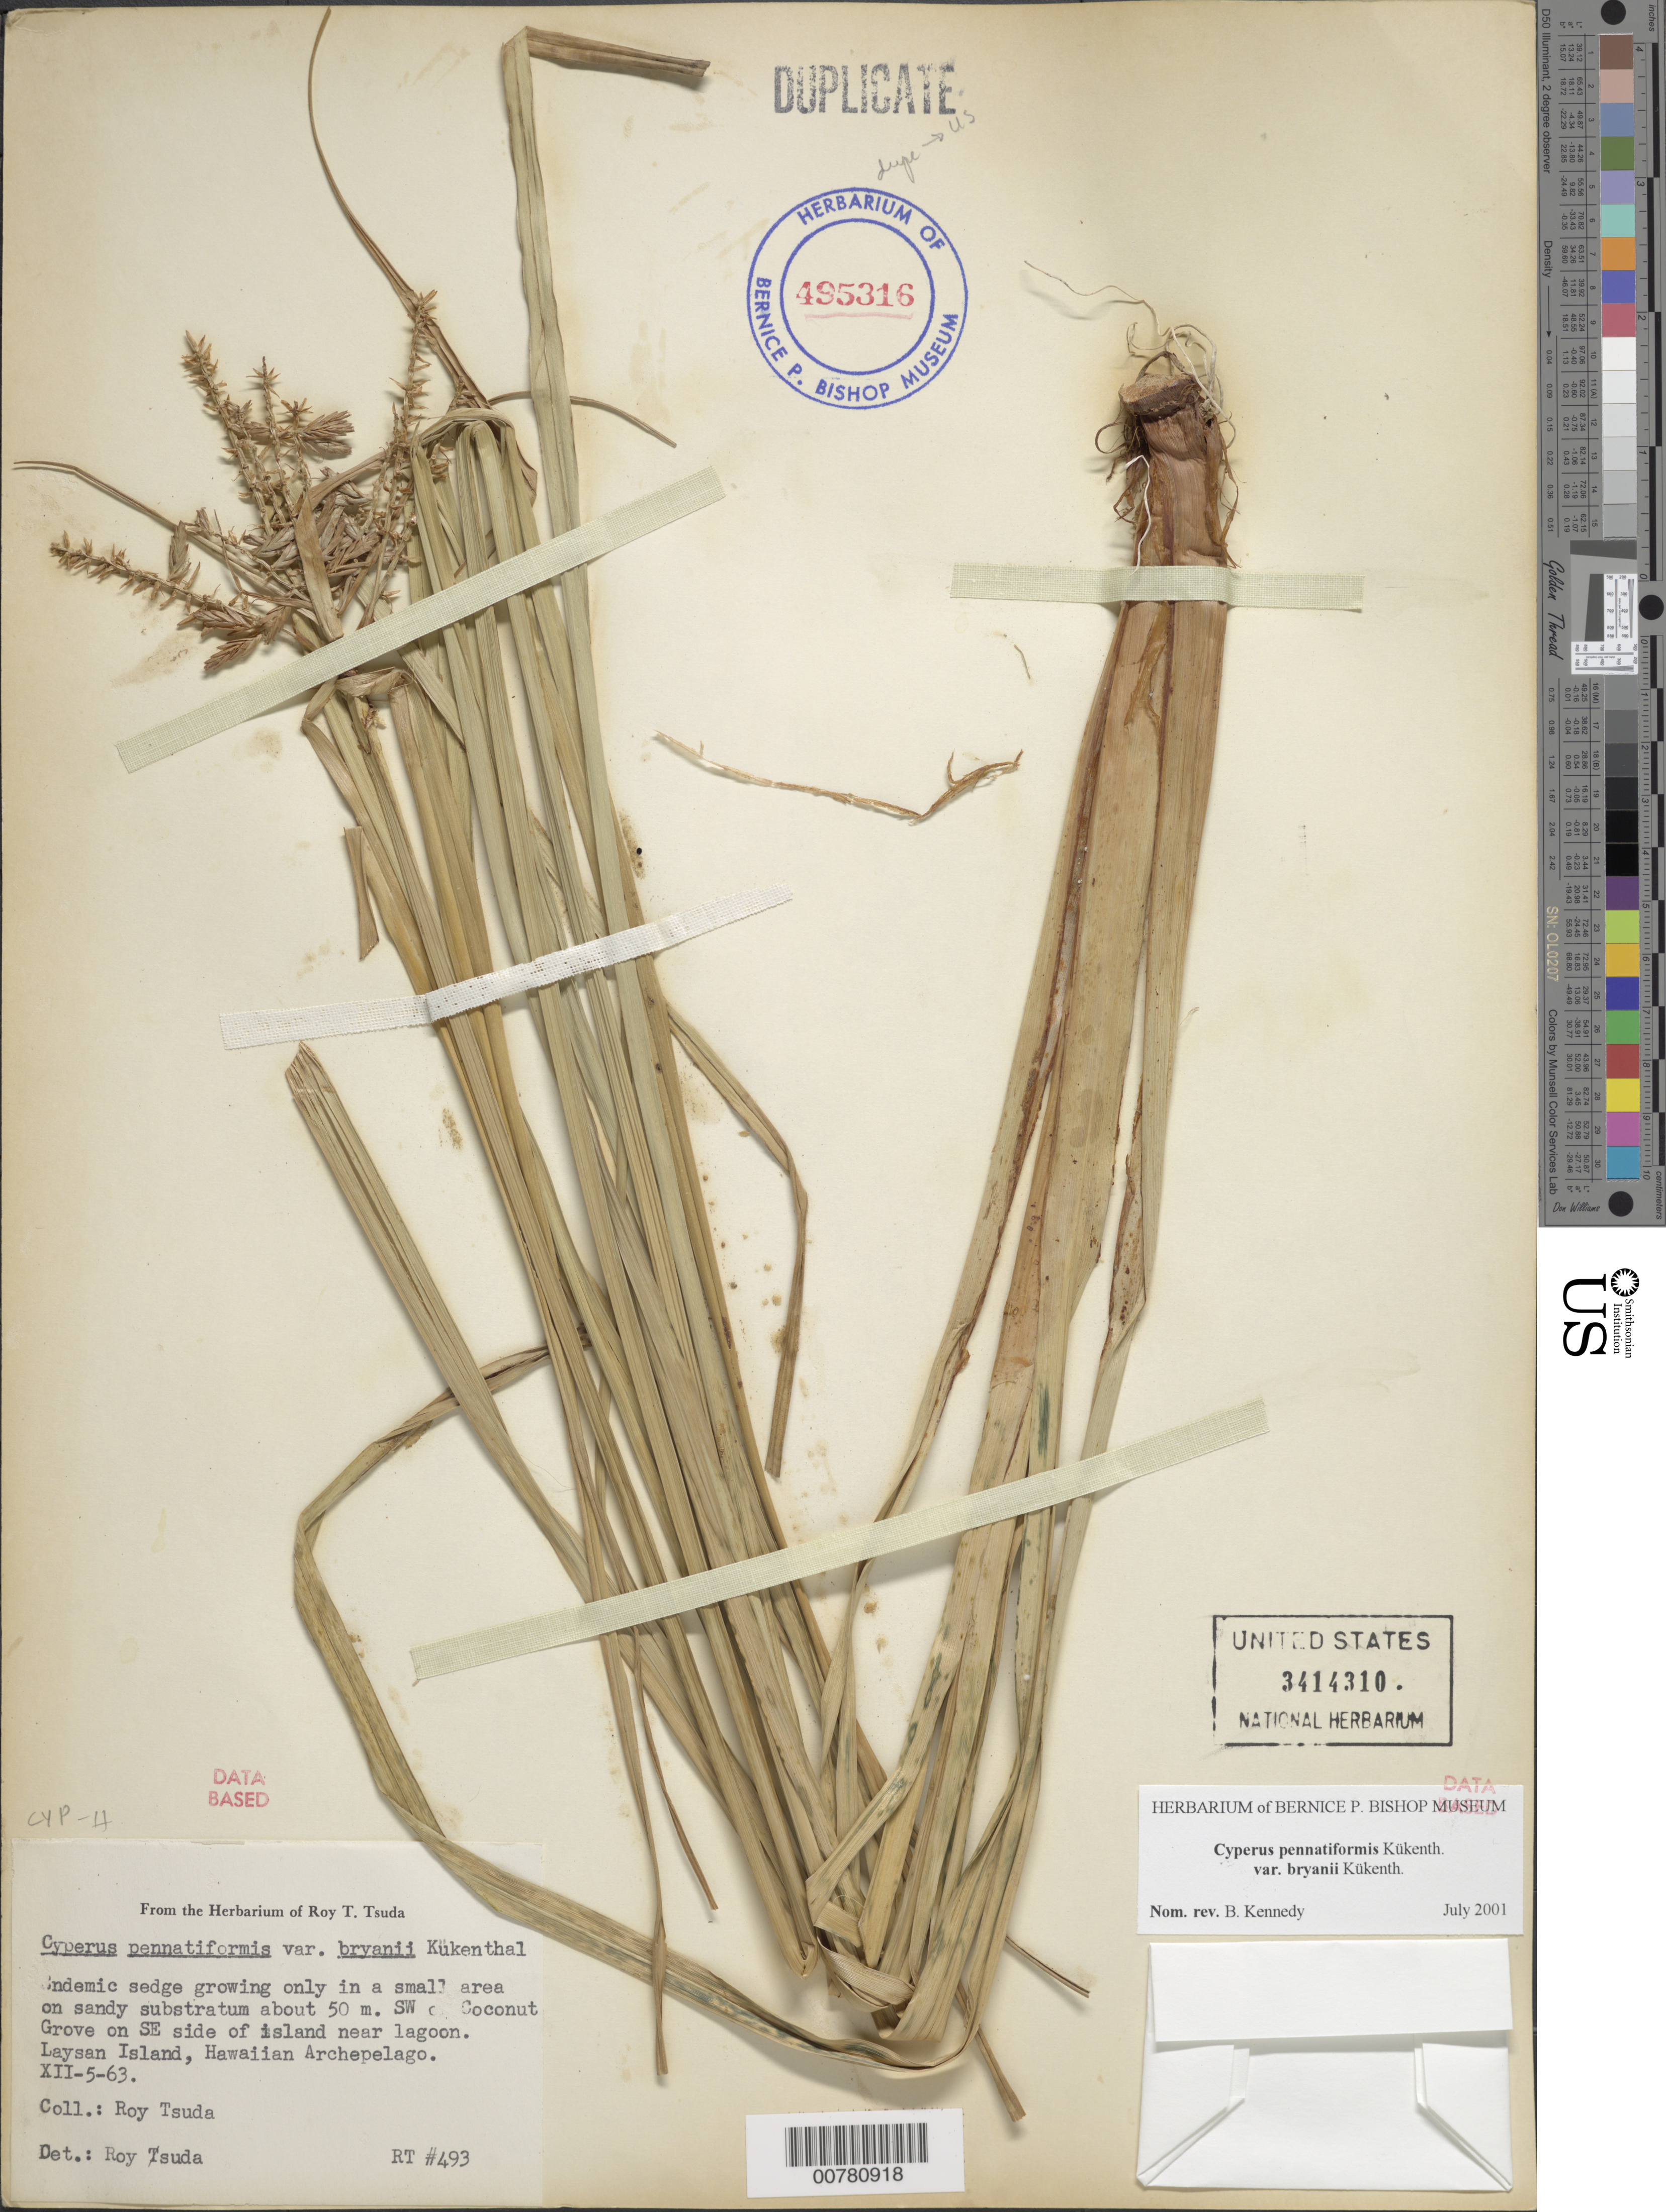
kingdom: Plantae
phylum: Tracheophyta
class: Liliopsida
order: Poales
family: Cyperaceae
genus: Cyperus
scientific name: Cyperus pennatiformis var. bryanii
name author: Kük.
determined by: Kennedy, B.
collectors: R. Tsuda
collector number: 493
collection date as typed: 5 Dec 1963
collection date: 1963-12-05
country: United States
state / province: Hawaii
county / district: Honolulu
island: Laysan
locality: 50 SW of Coconut Grove on SE side of island near lagoon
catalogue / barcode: US 3414310